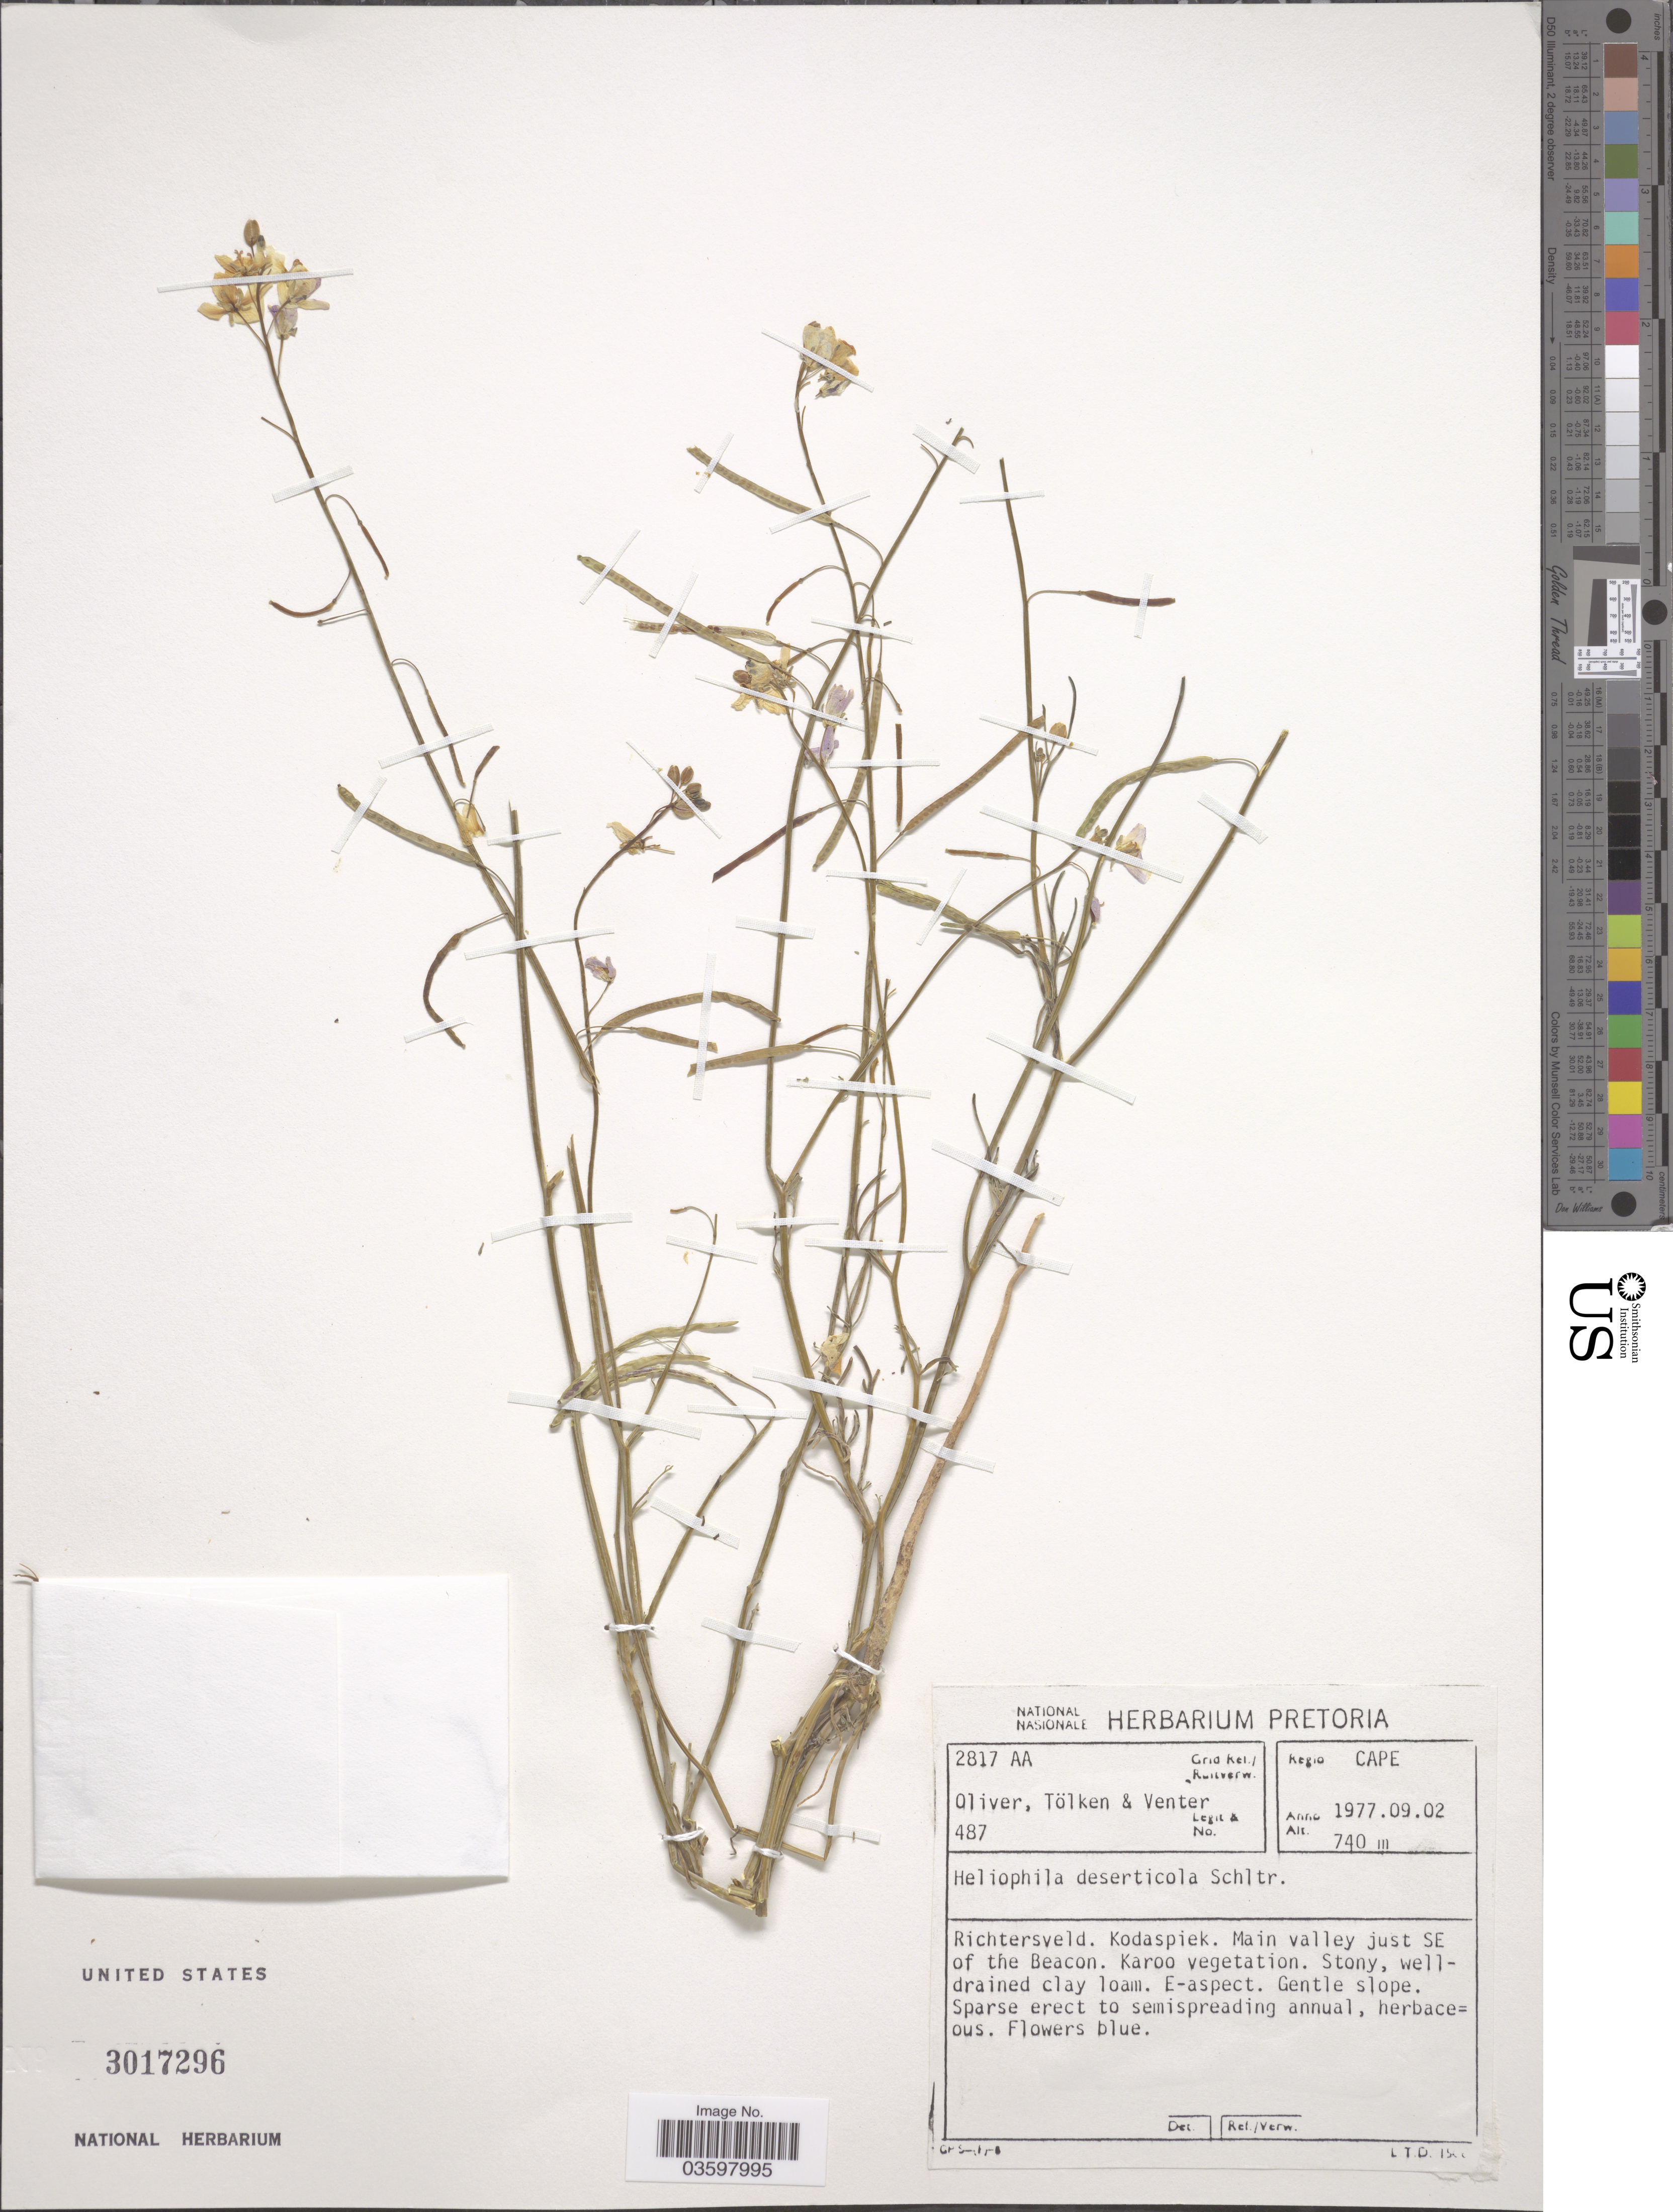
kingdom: Plantae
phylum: Tracheophyta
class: Magnoliopsida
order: Brassicales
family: Brassicaceae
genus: Heliophila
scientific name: Heliophila deserticola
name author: Schltr.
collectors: Oliver, --, Tolken & -. Venter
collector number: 487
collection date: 1977-09-02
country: South Africa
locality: Regio Cape. Grid Ref./Ruitverw. 2817 AA. Richterveld. Kodaspiek. Main valley just SE of the Beacon.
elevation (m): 740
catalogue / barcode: US 3017296